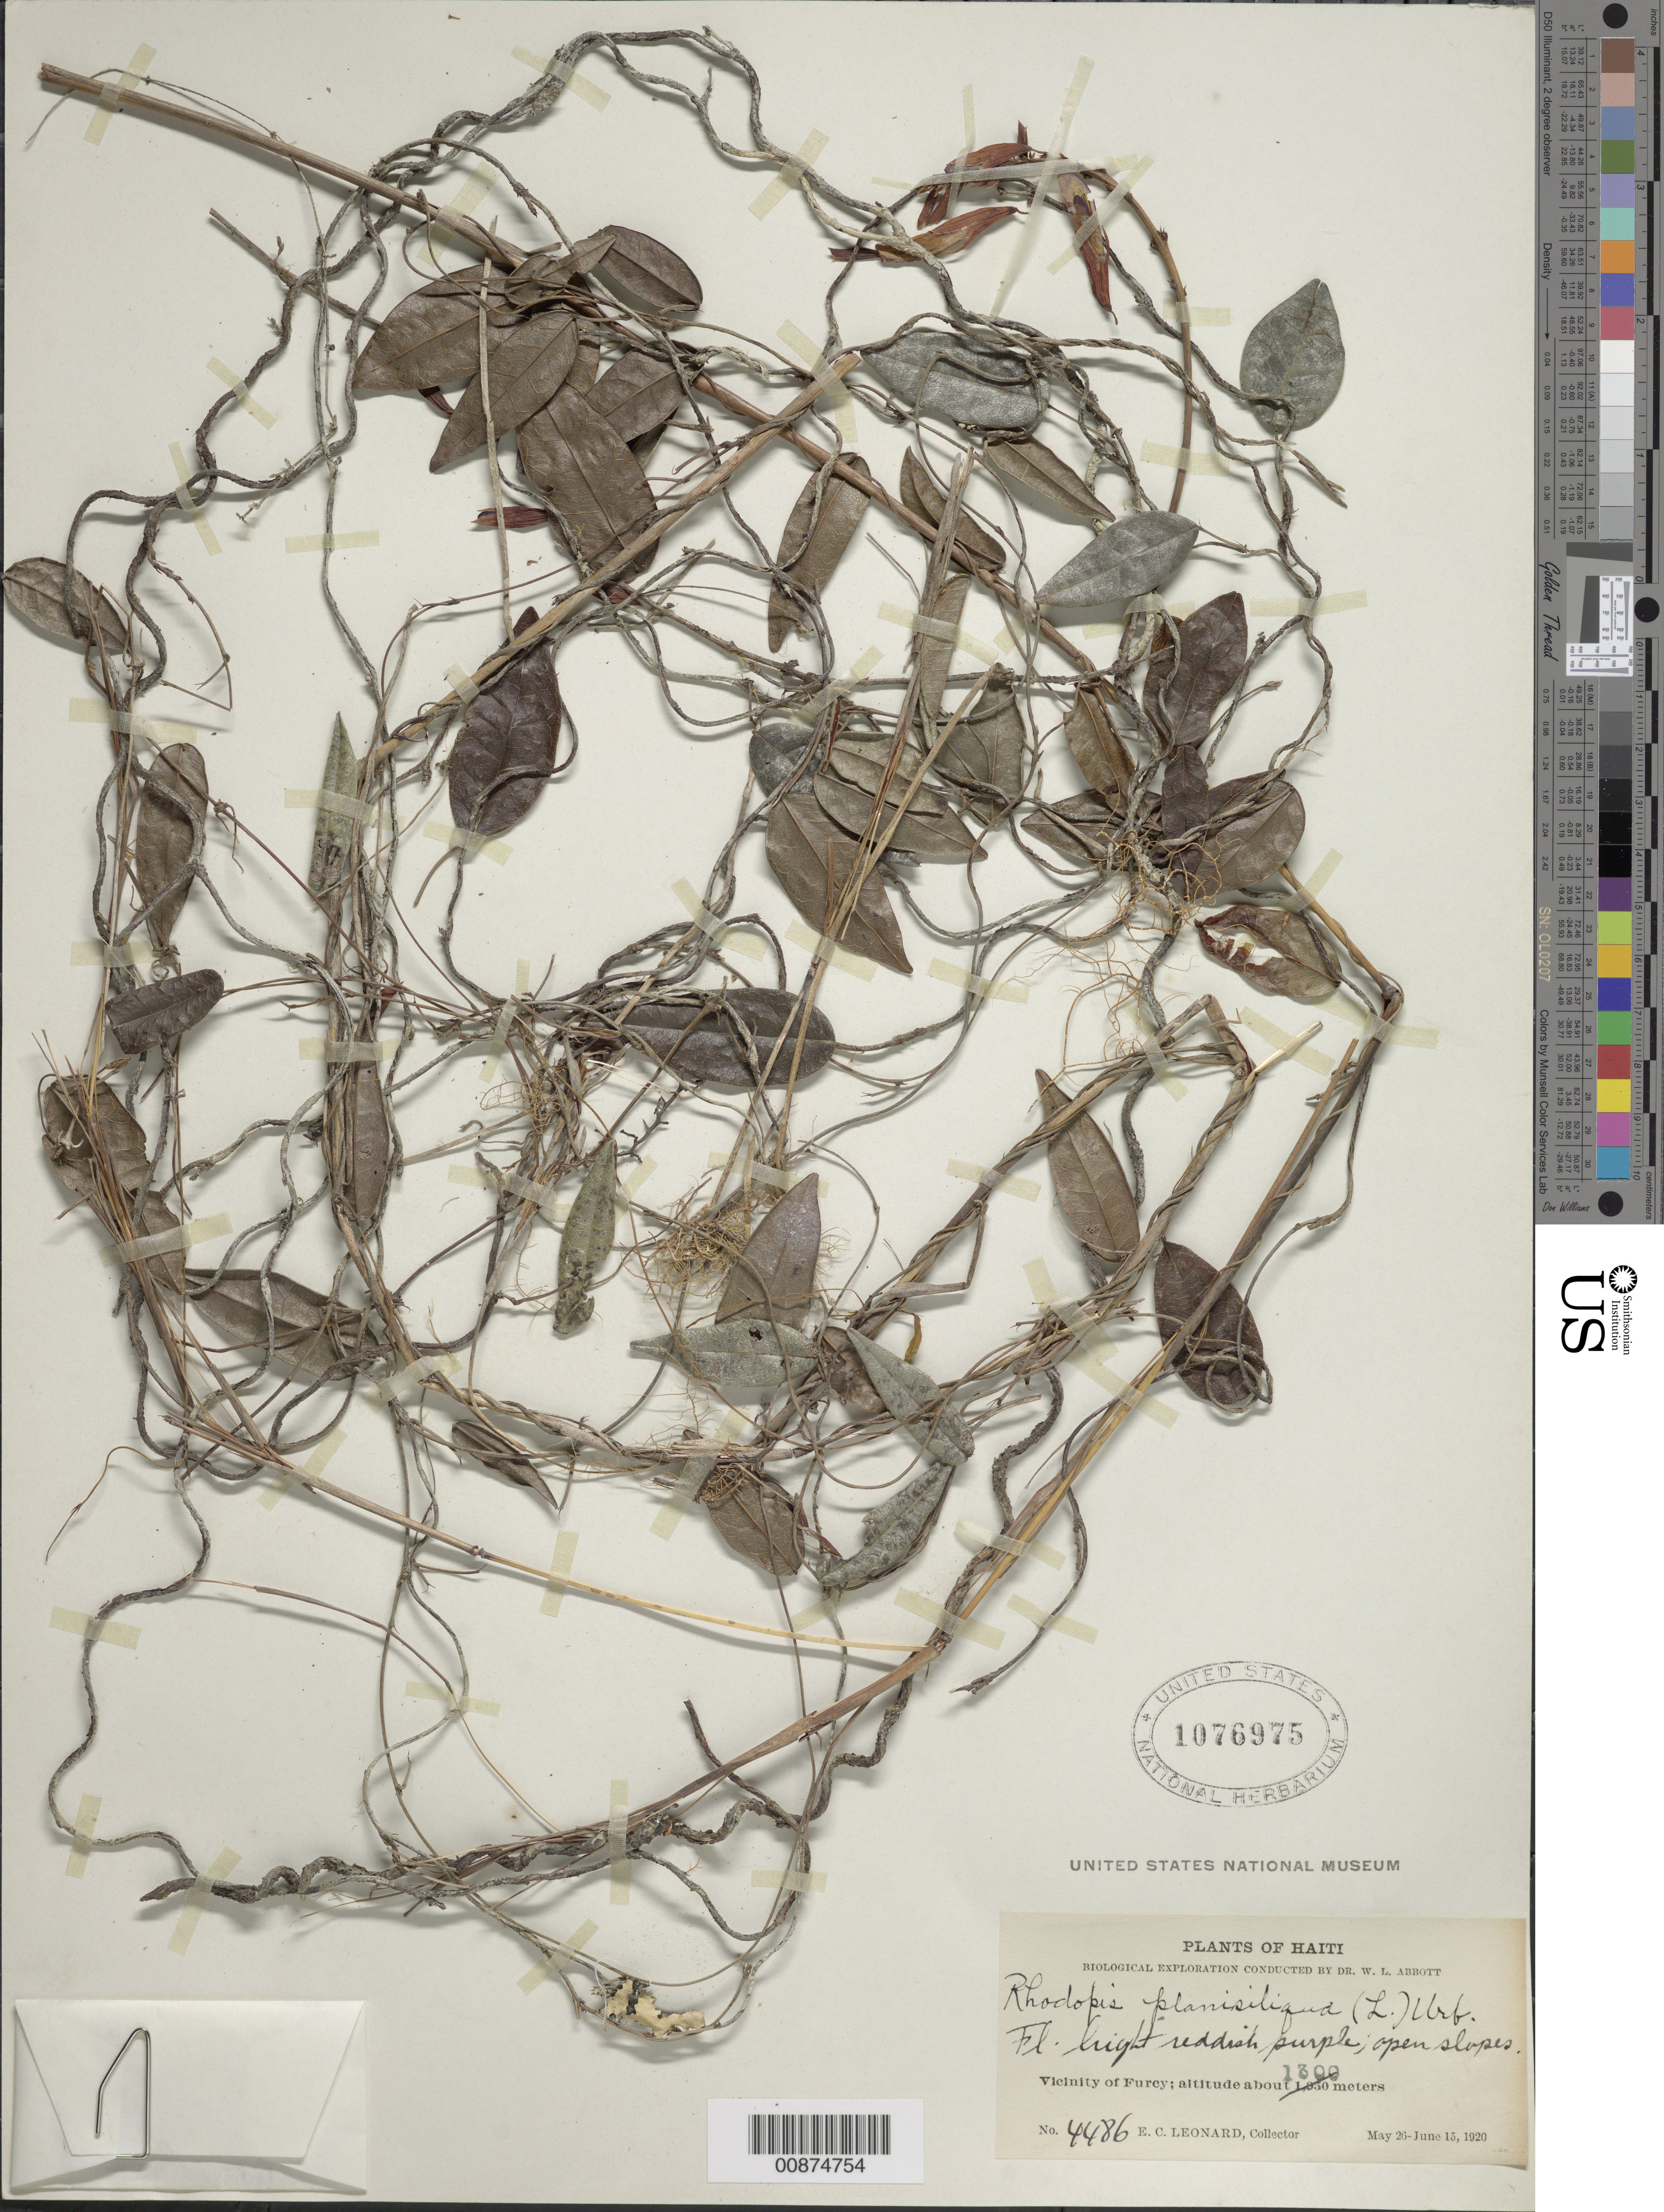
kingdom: Plantae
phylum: Tracheophyta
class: Magnoliopsida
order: Fabales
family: Fabaceae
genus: Rhodopis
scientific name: Rhodopis planisiliqua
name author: (L.) Urb.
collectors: E. C. Leonard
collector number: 4486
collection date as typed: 26 May 1920 to 15 Jun 1920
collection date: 1920-05-26/1920-06-15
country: Haiti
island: Hispaniola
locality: Vicinity of Furcy.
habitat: Open slopes.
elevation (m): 1300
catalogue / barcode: US 1076975